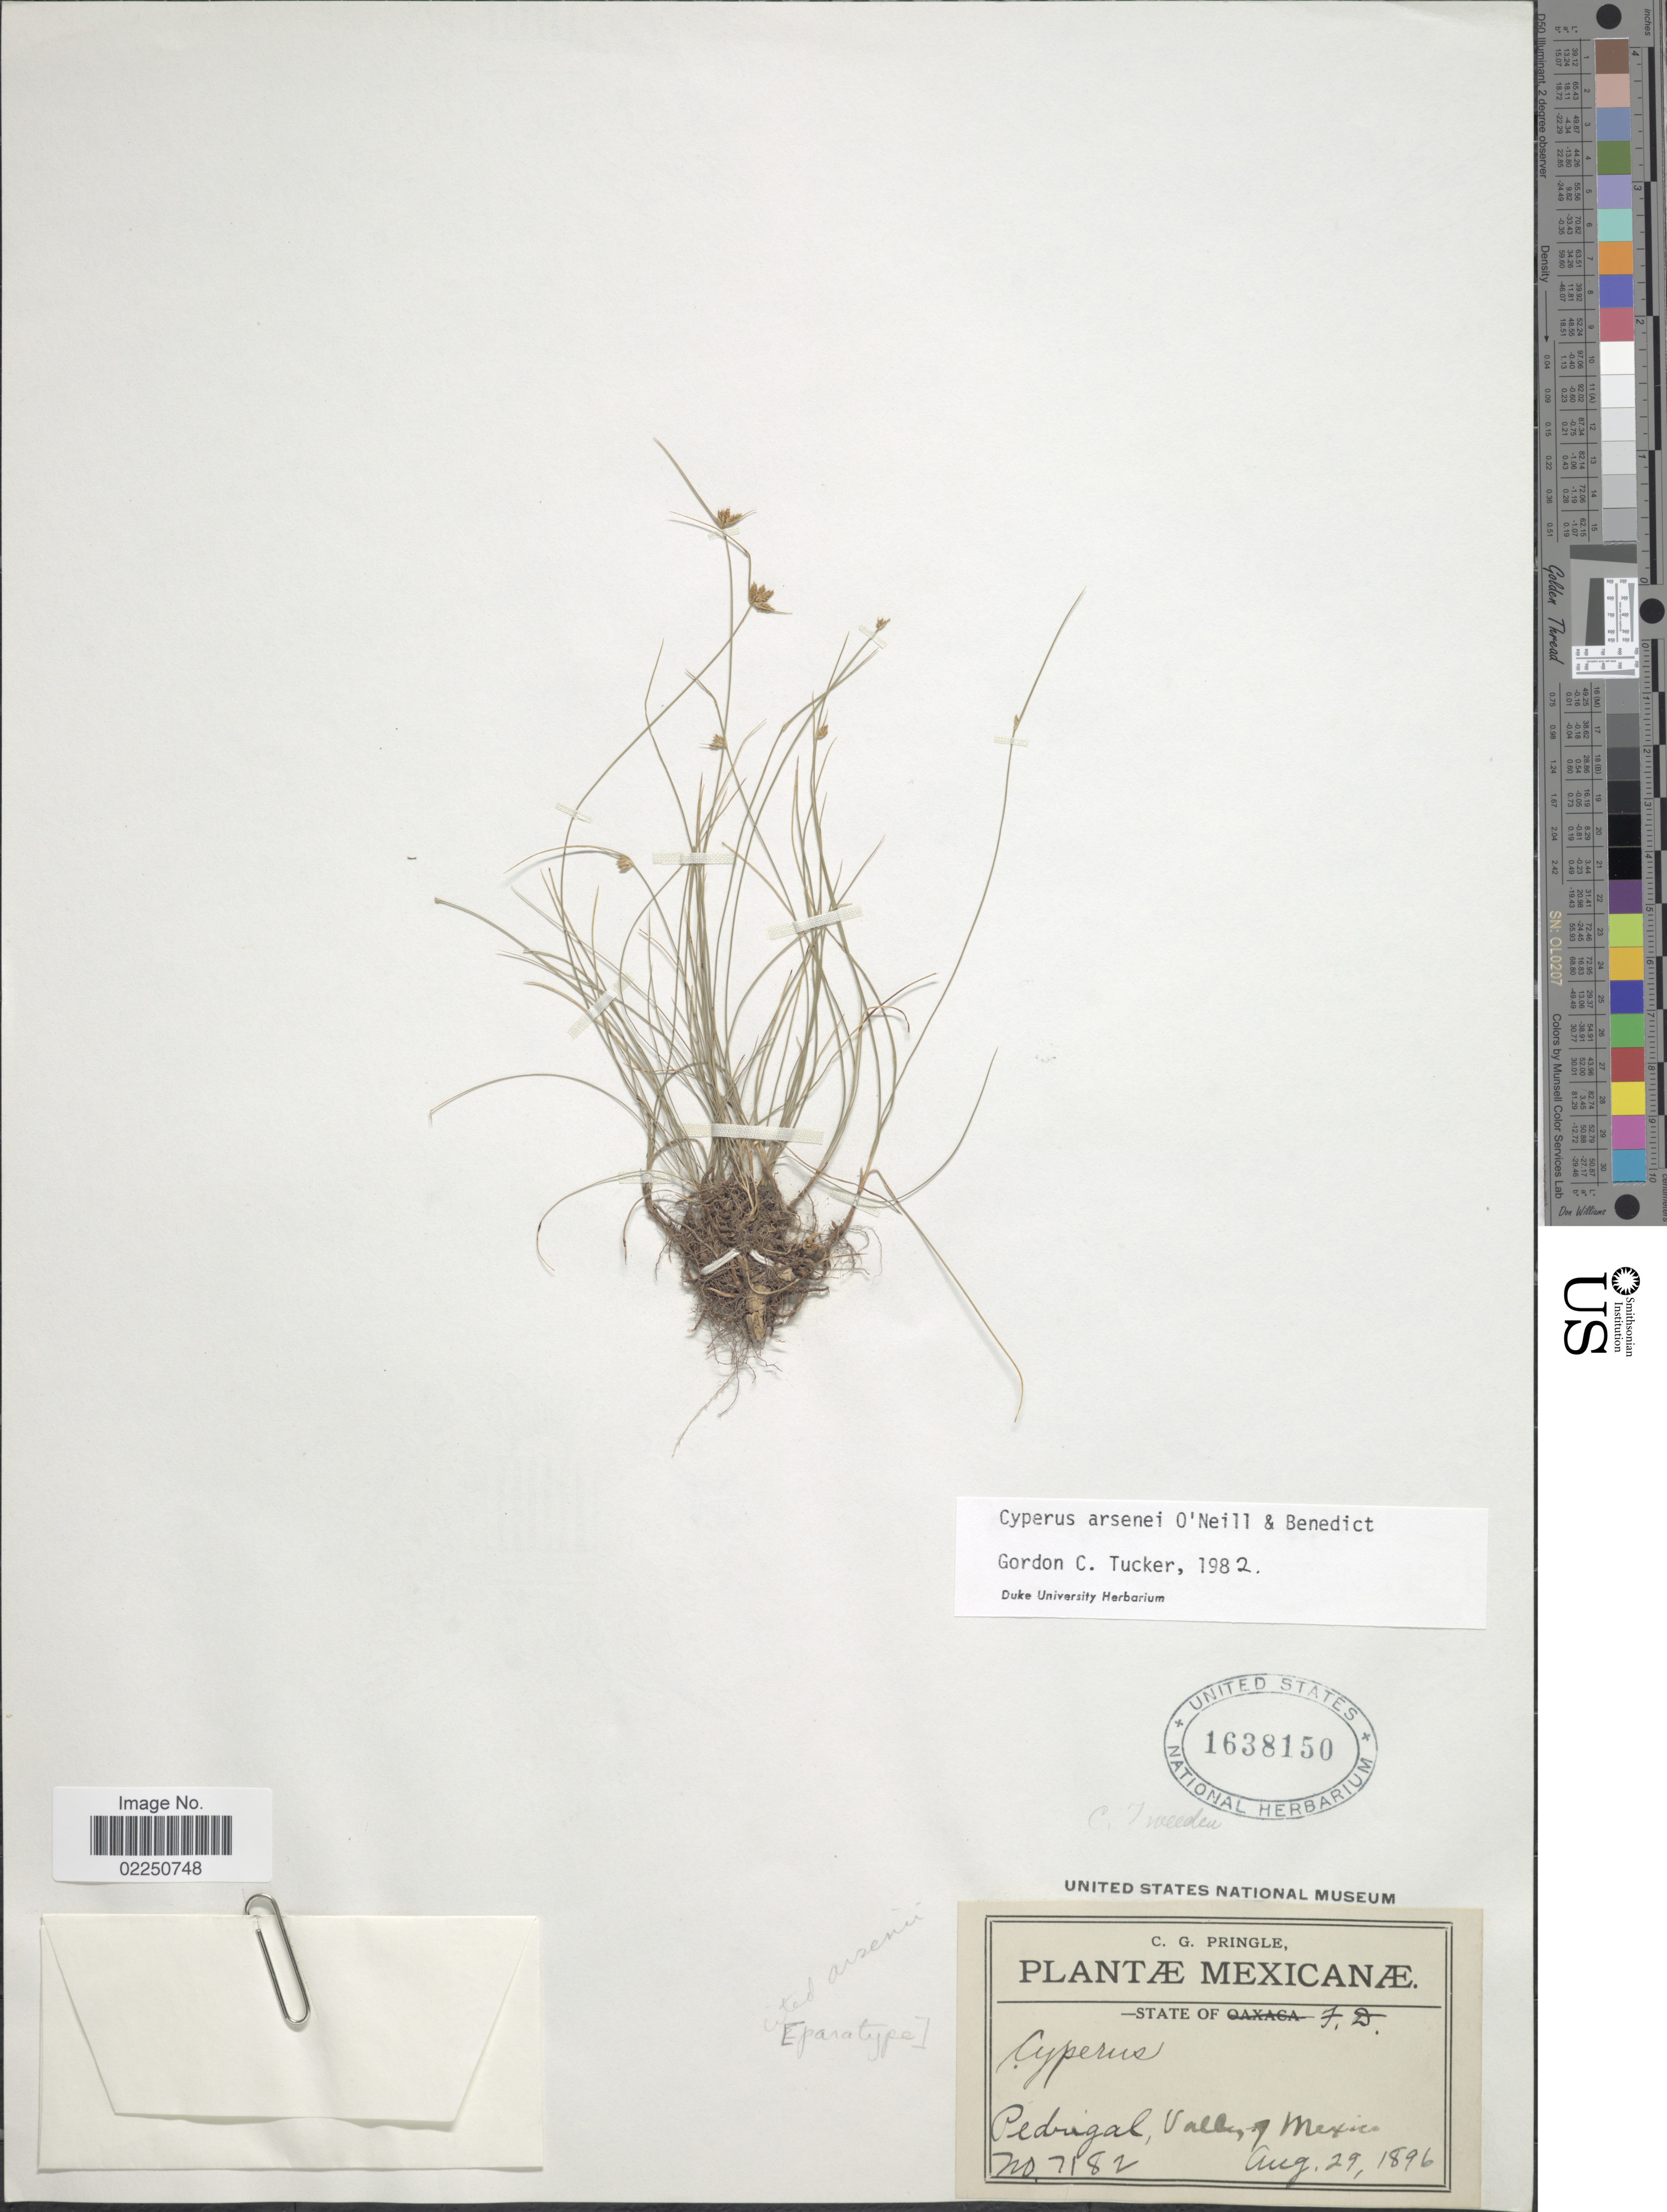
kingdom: Plantae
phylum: Tracheophyta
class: Liliopsida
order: Poales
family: Cyperaceae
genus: Cyperus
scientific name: Cyperus arsenei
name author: O'Neill & Ben. Ayers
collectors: C. G. Pringle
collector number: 7182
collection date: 1896-08-29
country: Mexico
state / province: Distrito Federal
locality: State of F.D., Pedregal, Valley of Mexico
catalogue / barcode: US 1638150